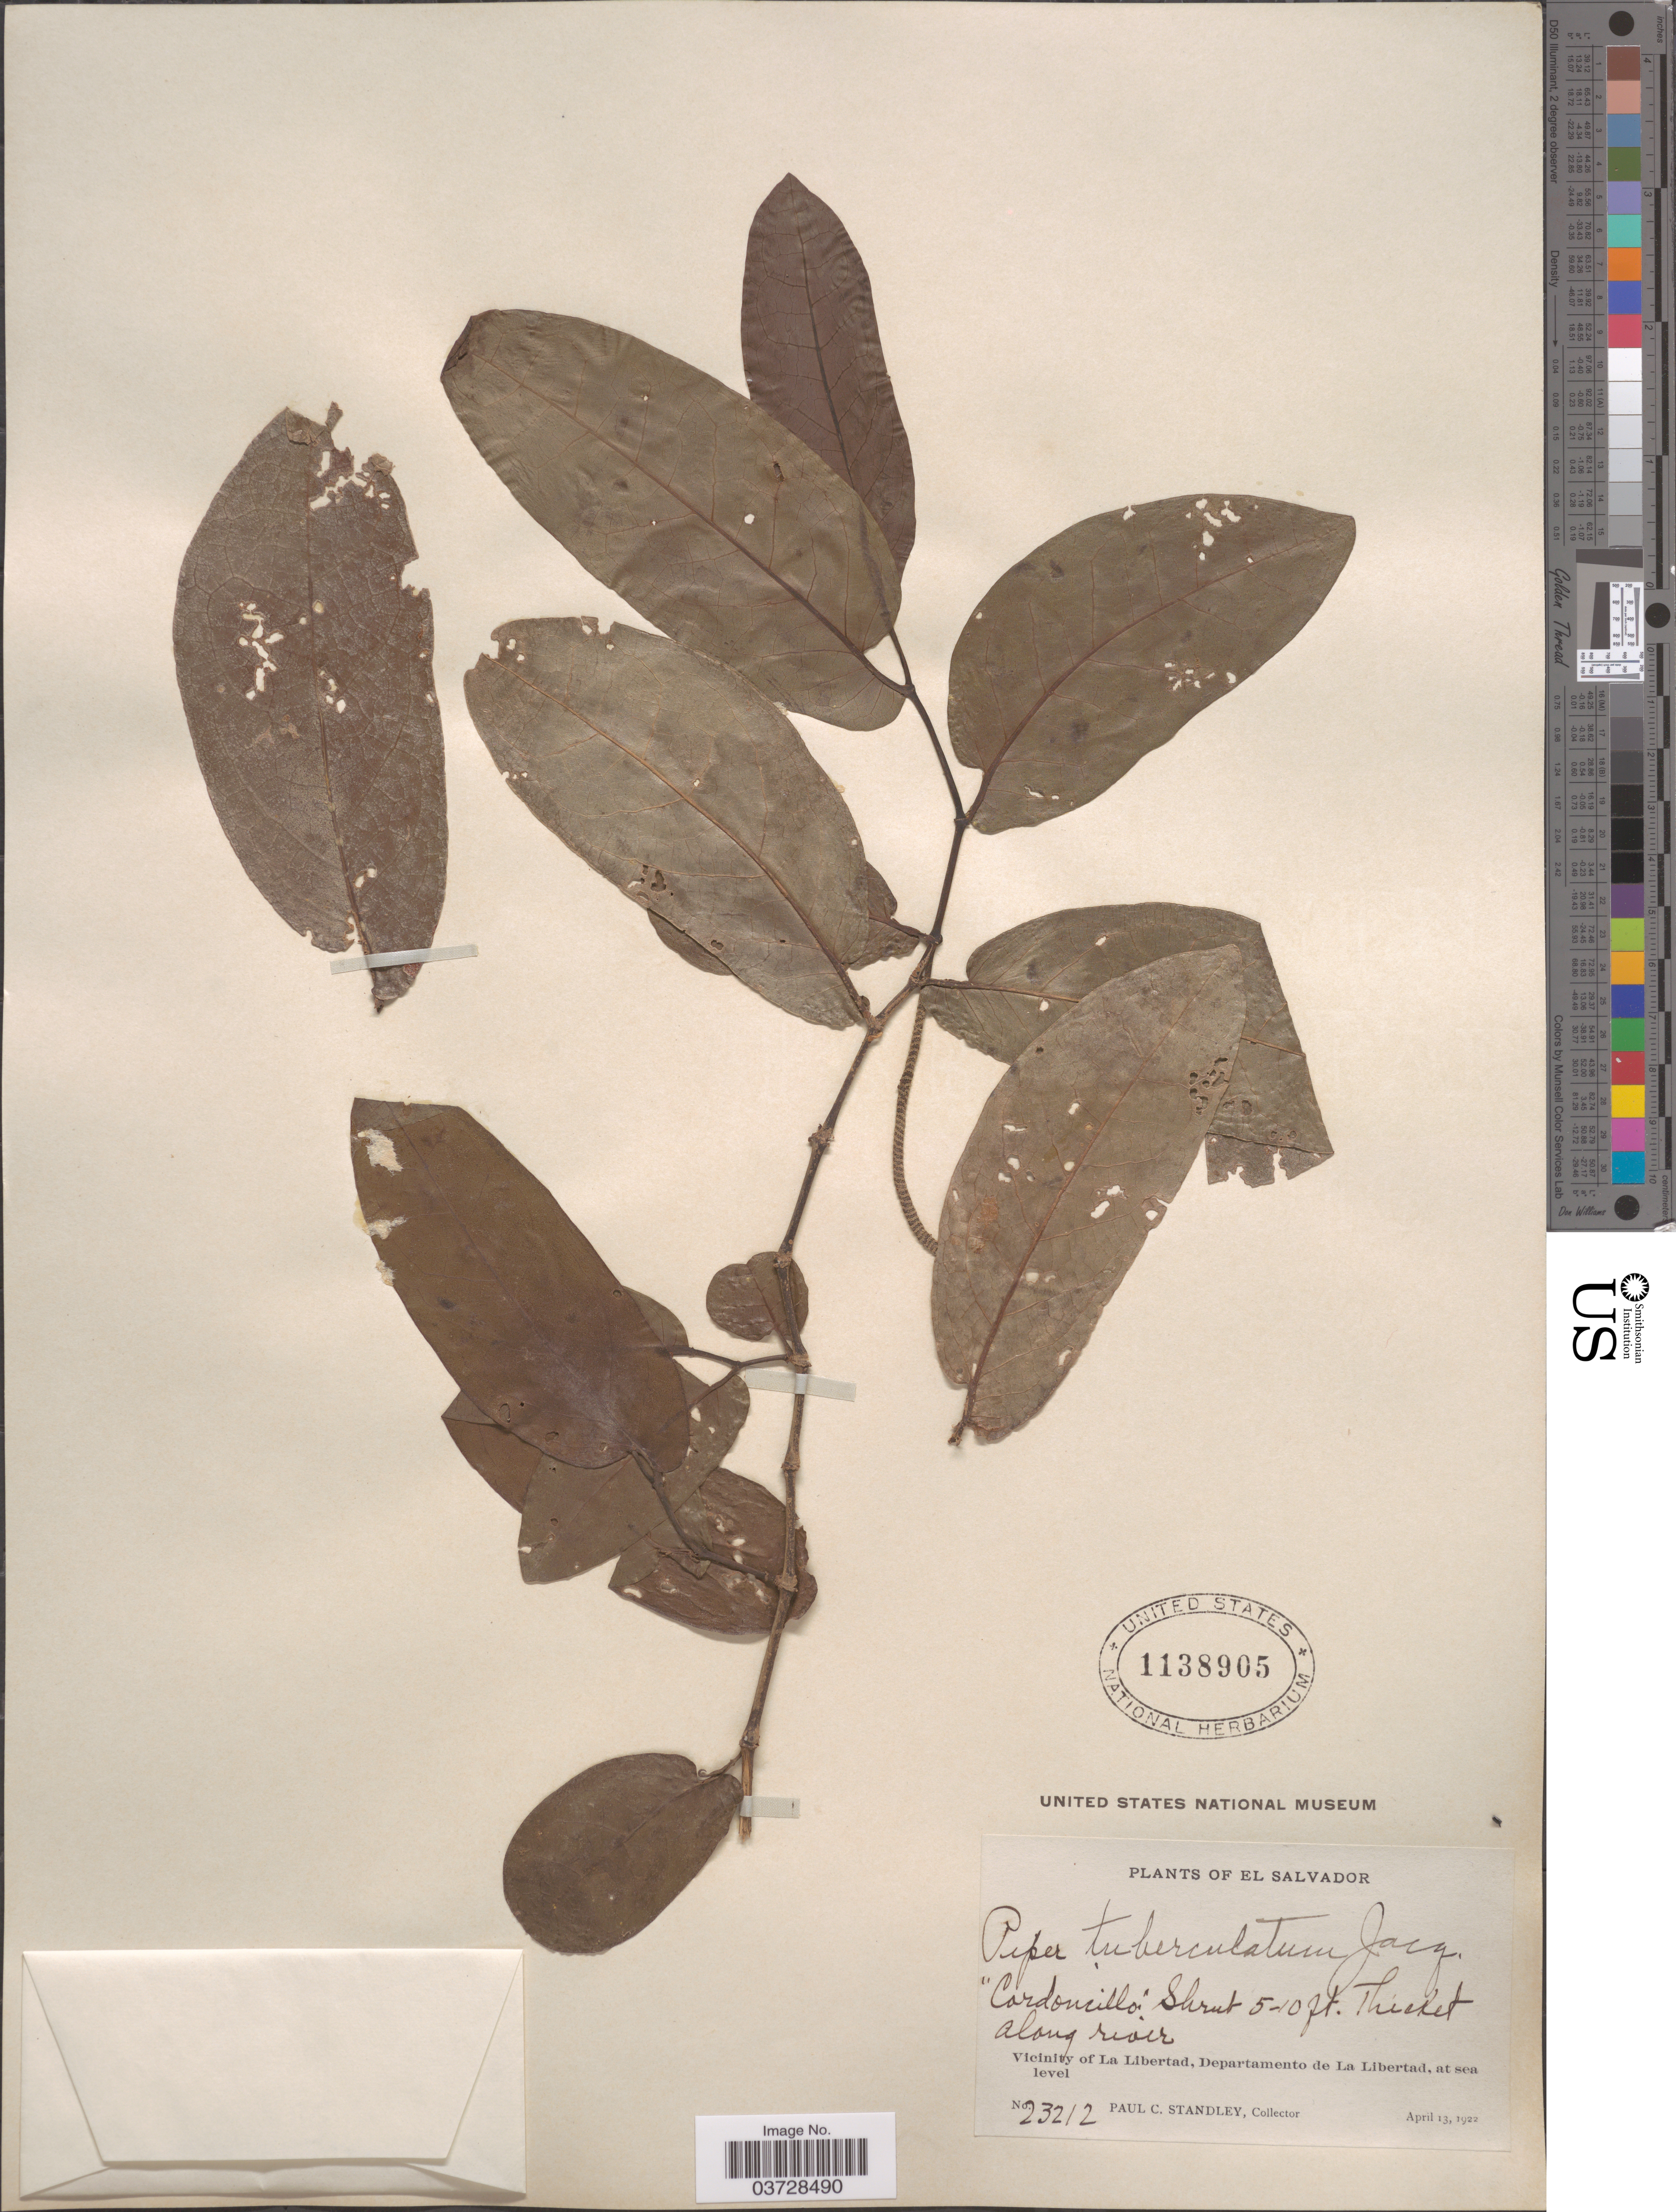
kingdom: Plantae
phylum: Tracheophyta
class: Magnoliopsida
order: Piperales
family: Piperaceae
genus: Piper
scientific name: Piper tuberculatum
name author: Jacq.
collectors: P. C. Standley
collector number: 23212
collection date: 1922-04-13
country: El Salvador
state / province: La Libertad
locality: Vicinity of La Libertad, Departamento de La Libertad.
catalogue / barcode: US 1138905